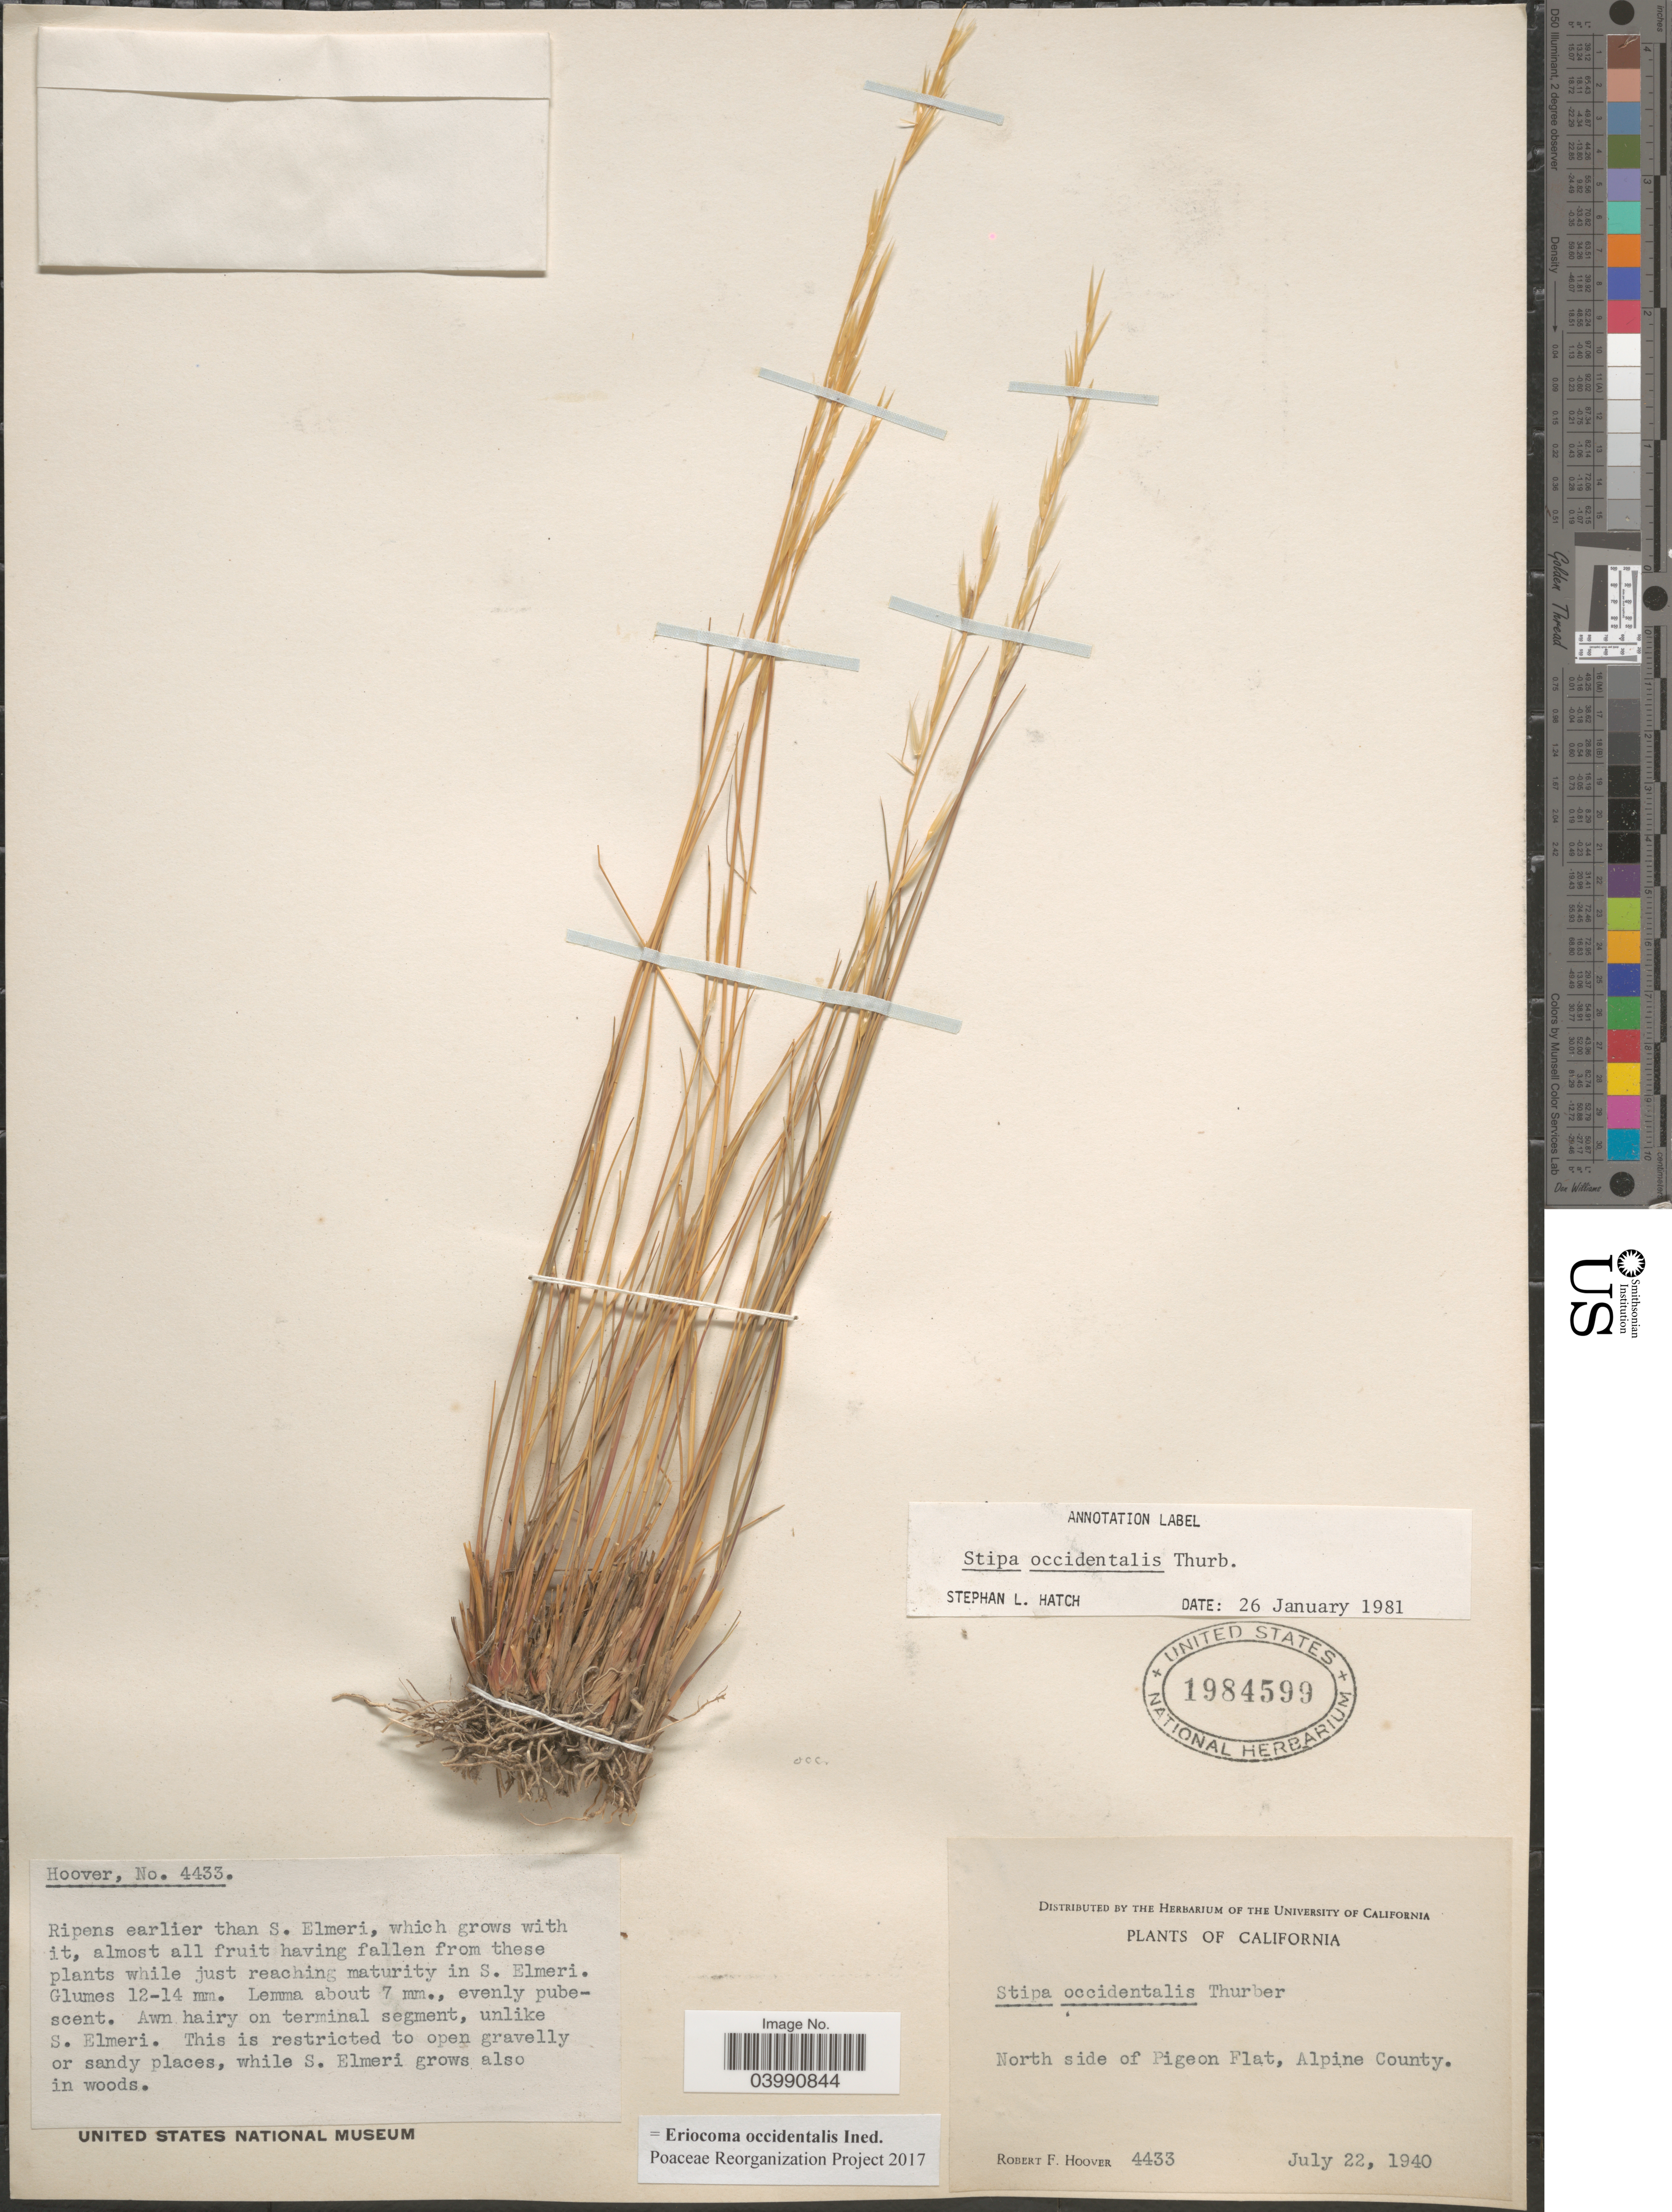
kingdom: Plantae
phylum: Tracheophyta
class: Liliopsida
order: Poales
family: Poaceae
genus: Eriocoma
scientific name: Eriocoma occidentalis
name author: (Thurb. ex S. Watson) Romasch.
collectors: R. F. Hoover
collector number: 4433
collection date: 1940-07-22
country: United States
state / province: California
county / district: Alpine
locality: North side of Pigeon Flat, Alpine County.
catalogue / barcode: US 1984599